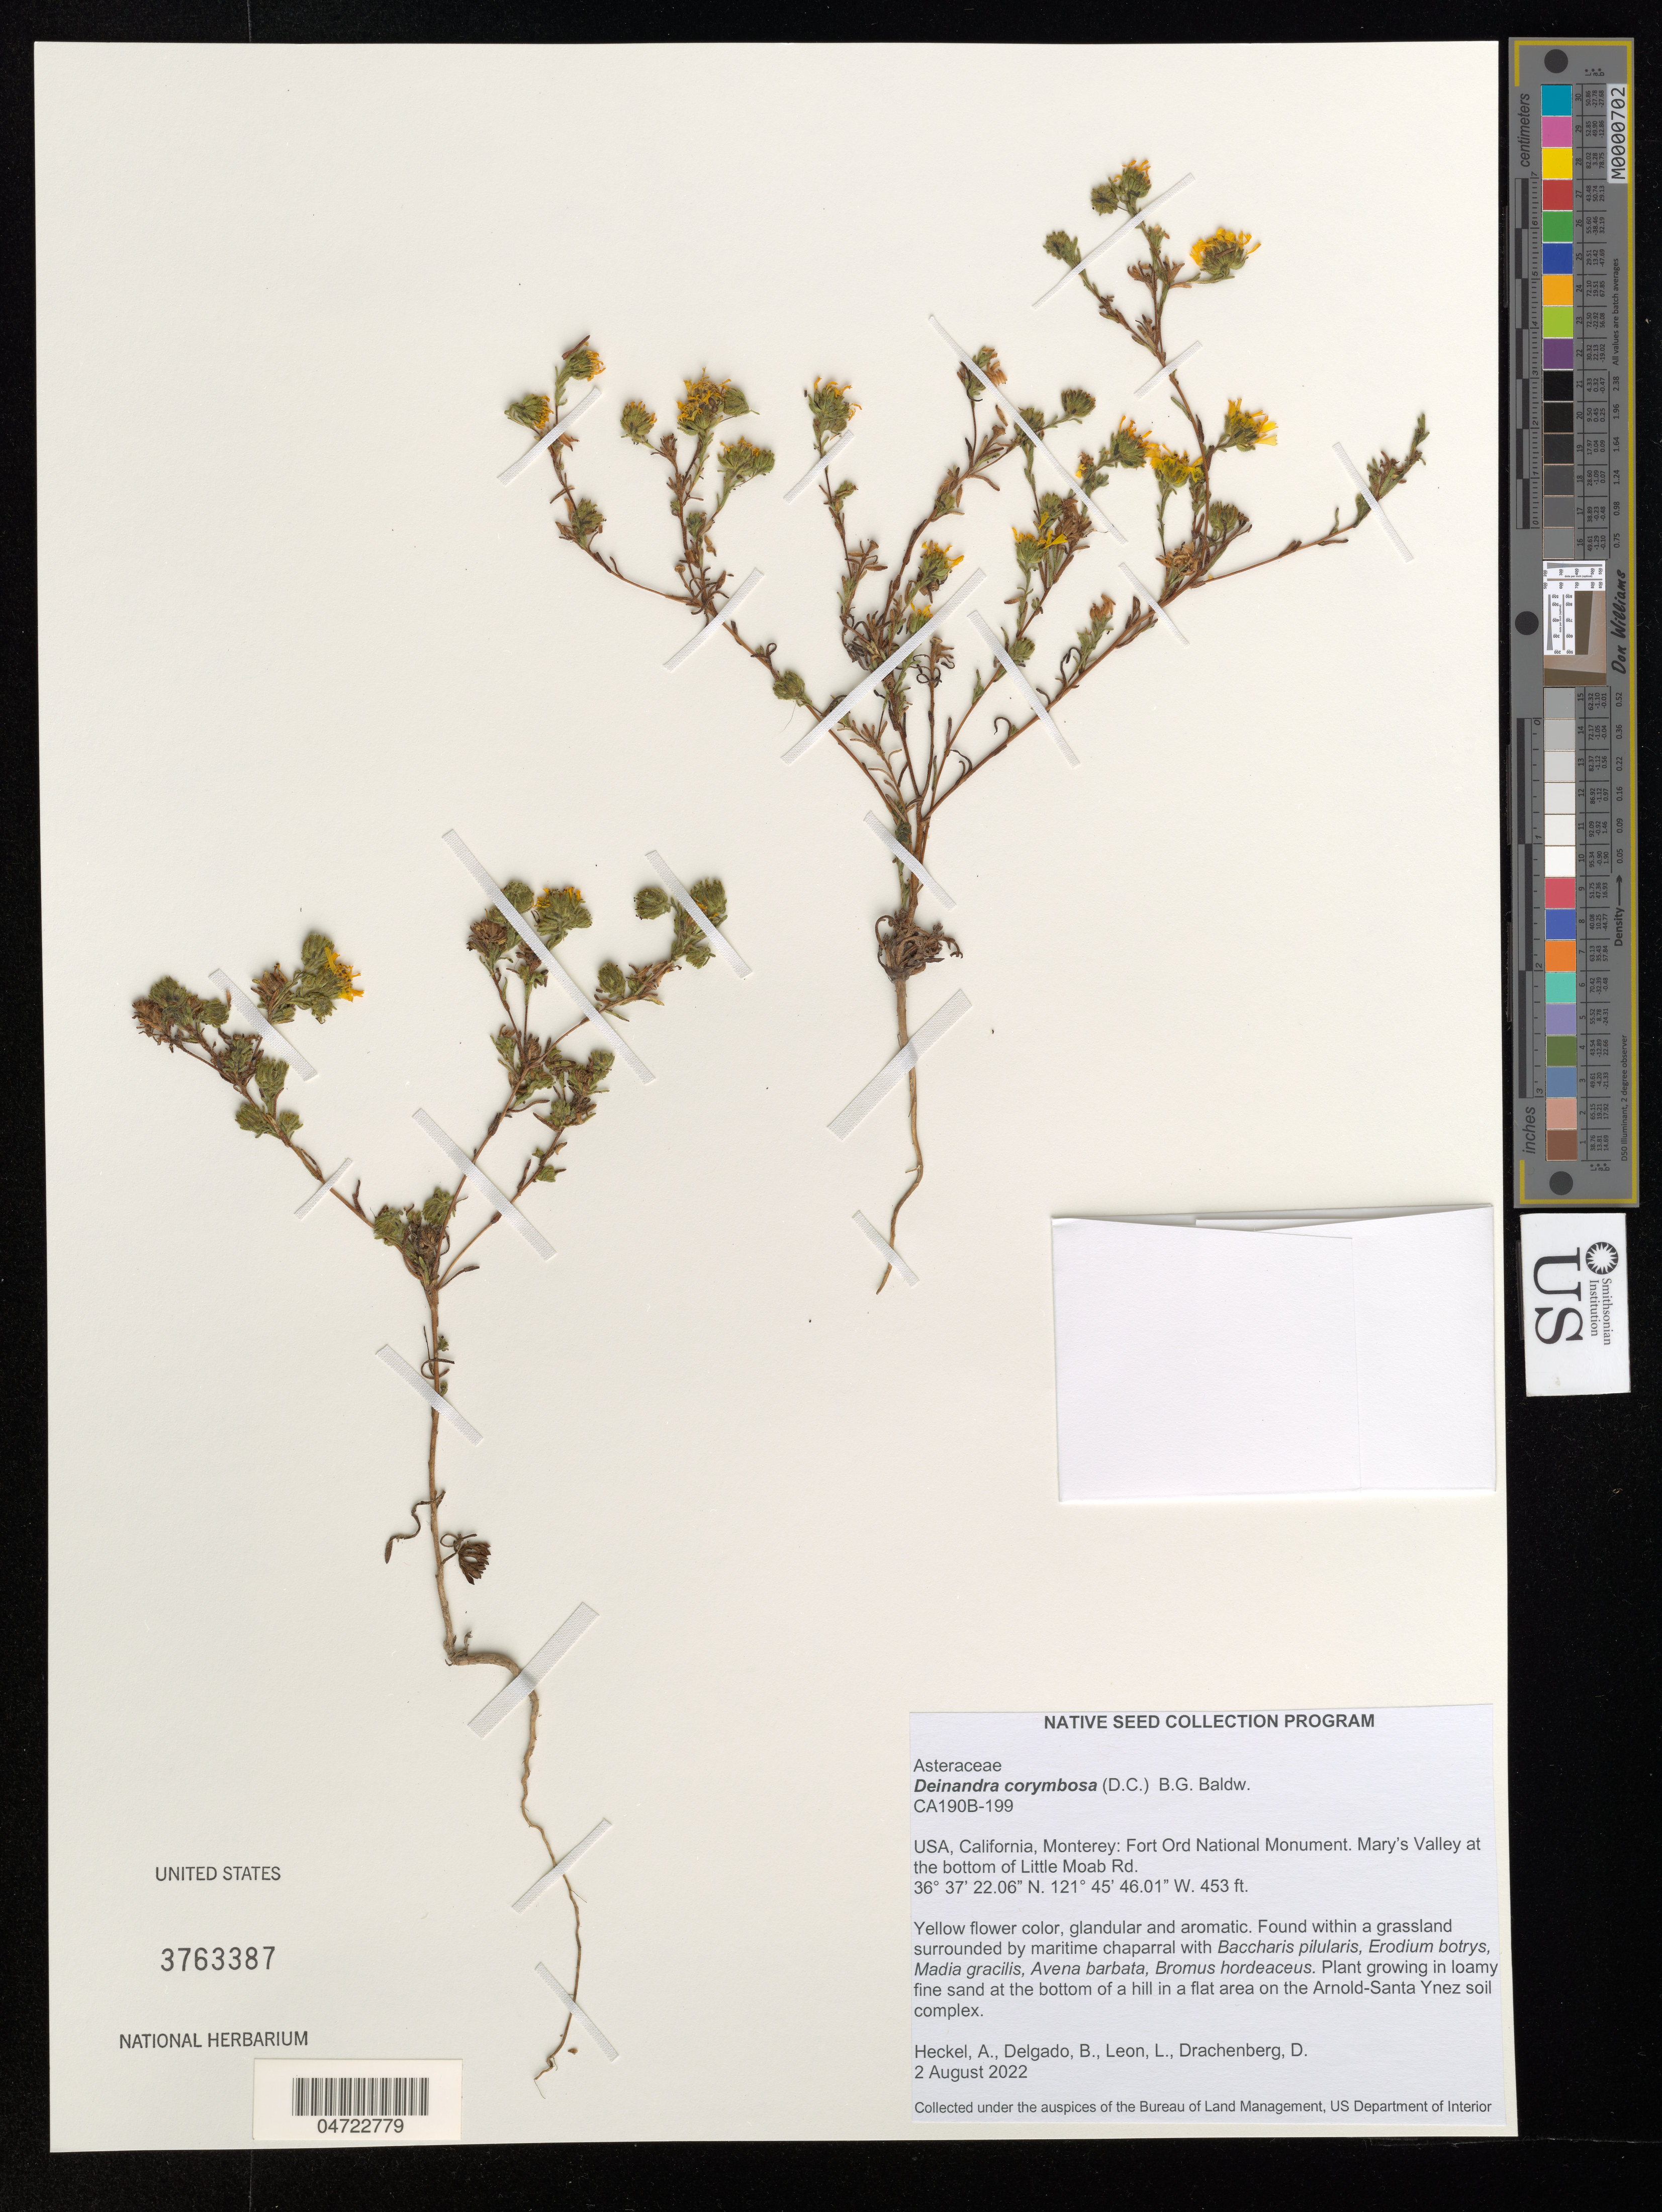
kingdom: Plantae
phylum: Tracheophyta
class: Magnoliopsida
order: Asterales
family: Asteraceae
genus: Deinandra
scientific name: Deinandra corymbosa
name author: (DC.) B.G. Baldwin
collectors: A. Heckel, B. Delgado, L. Leon & D. Drachenberg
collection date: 2022-08-02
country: United States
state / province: California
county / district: Monterey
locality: Monterey: Fort Ord National Monument. Mary's Valley at the bottom of Little Moab Rd.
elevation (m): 138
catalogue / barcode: US 3763387